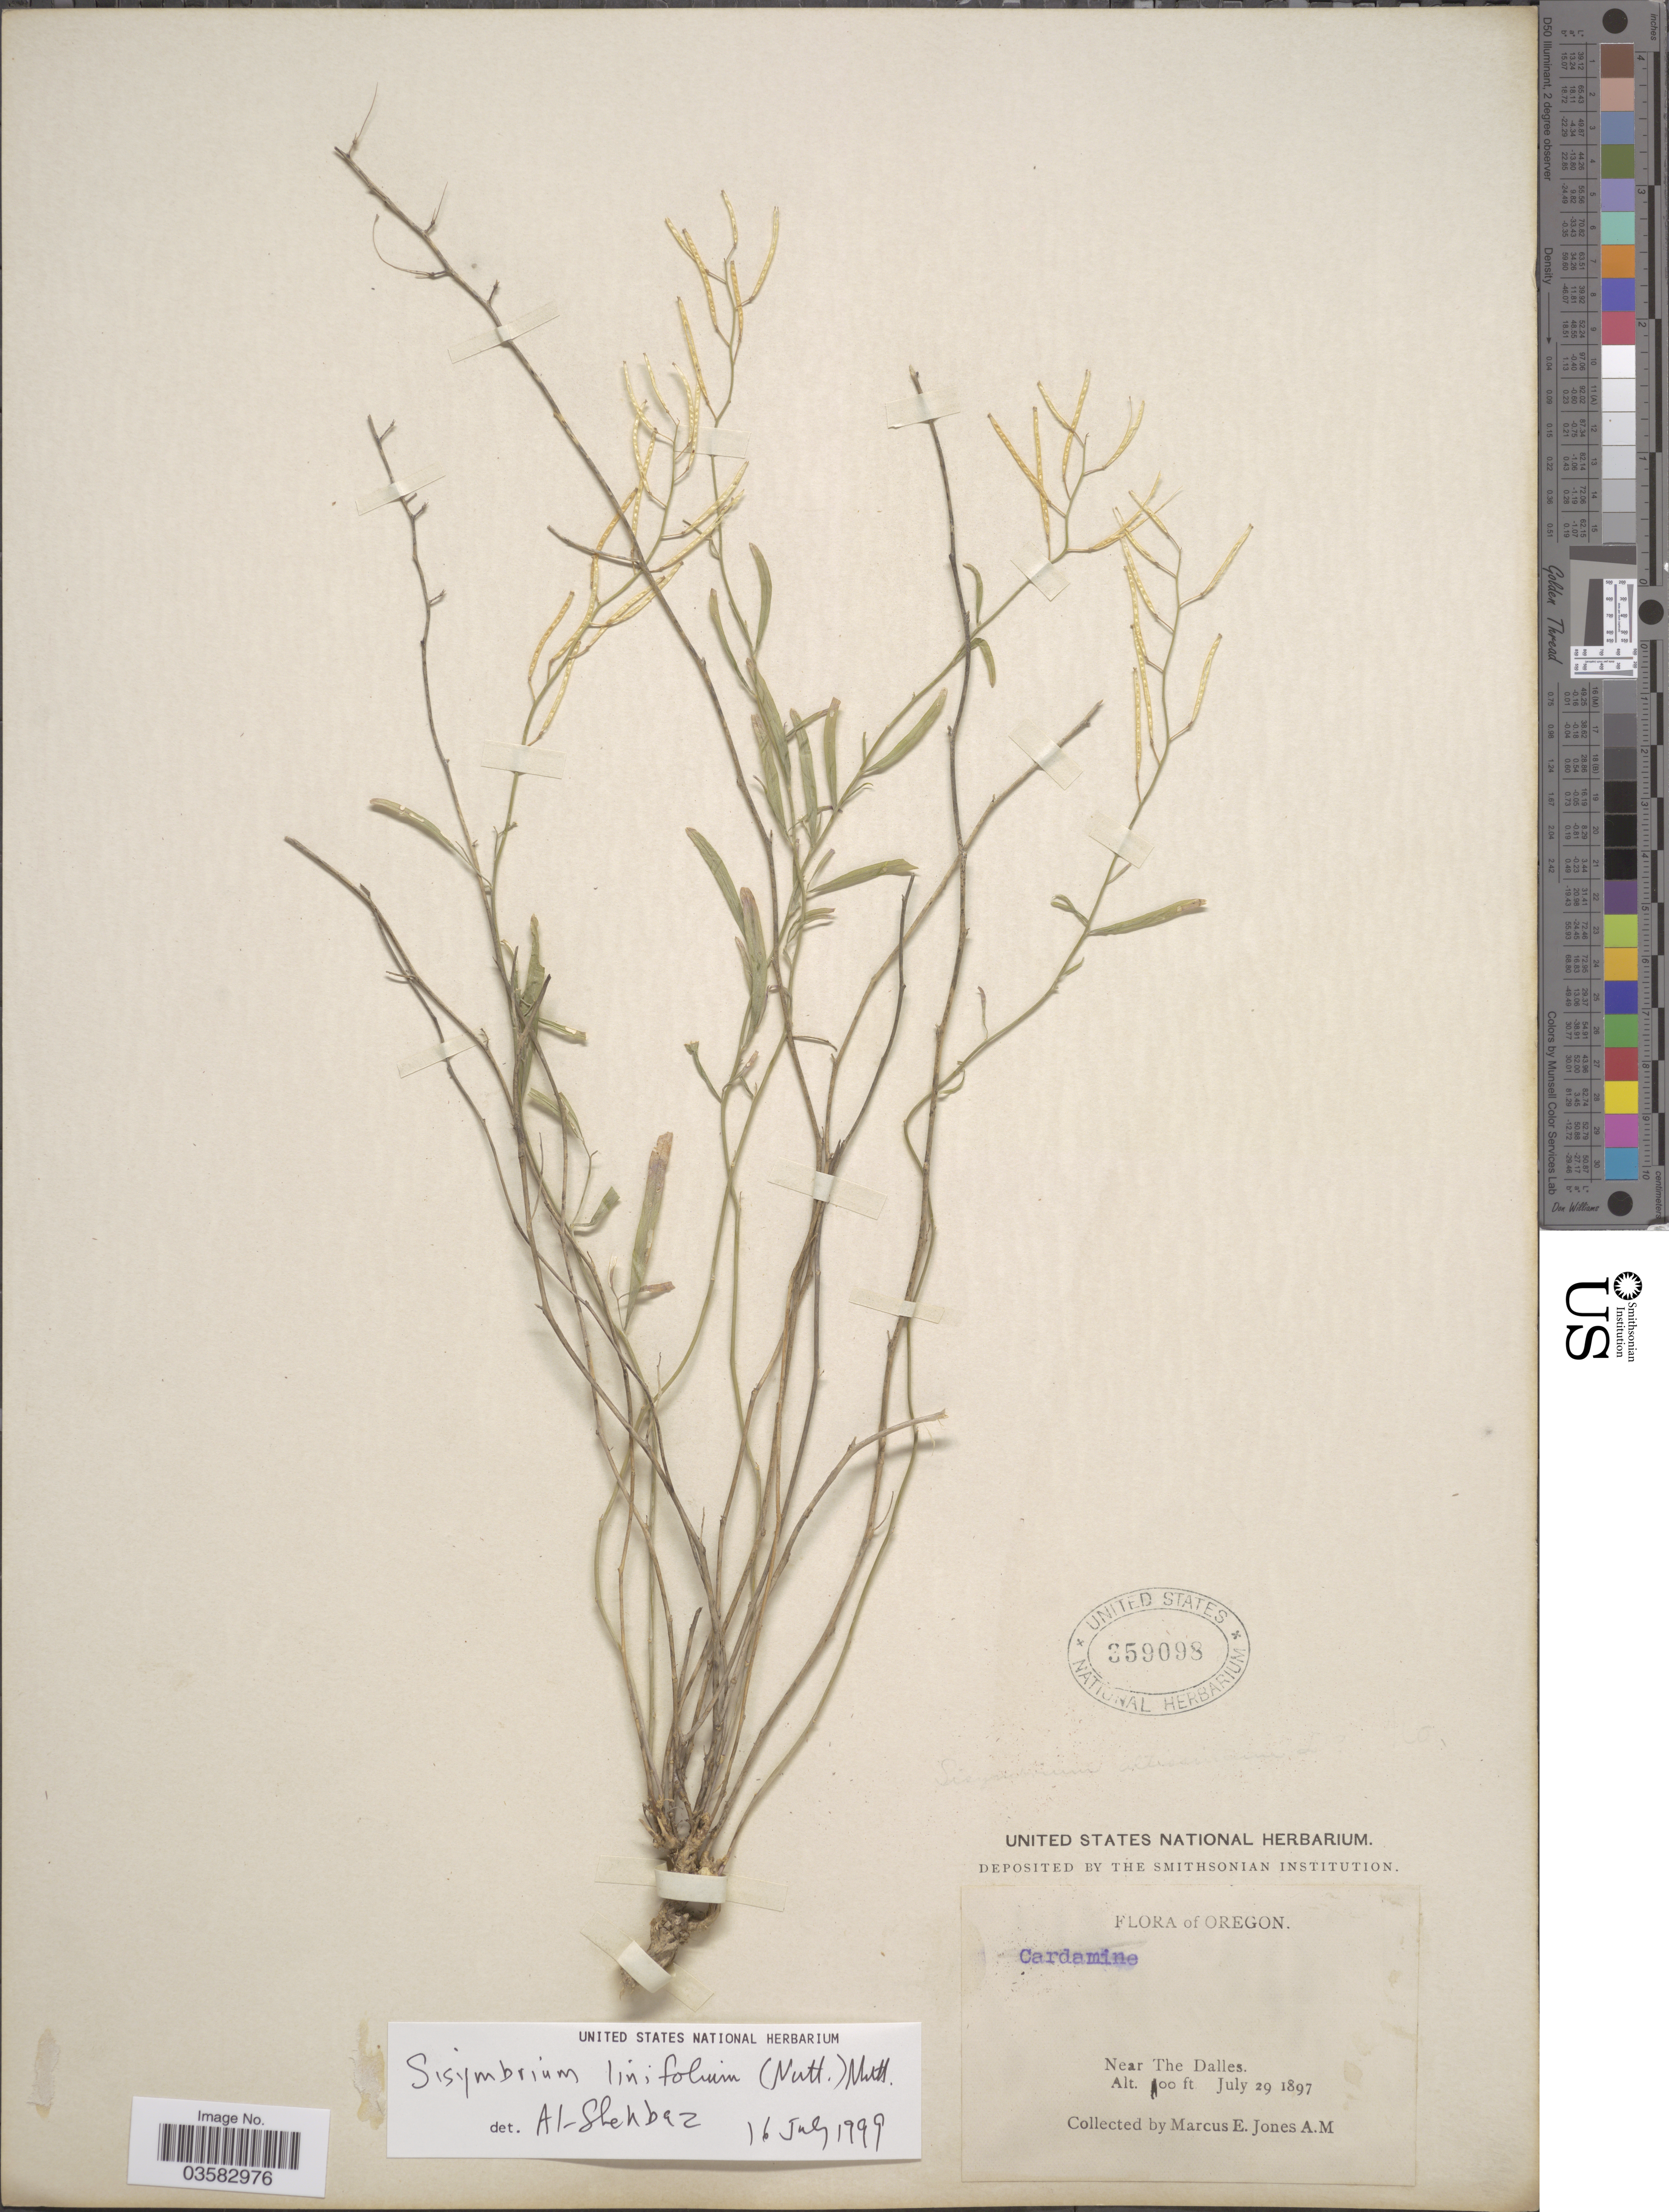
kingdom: Plantae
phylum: Tracheophyta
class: Magnoliopsida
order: Brassicales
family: Brassicaceae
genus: Sisymbrium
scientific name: Sisymbrium linifolium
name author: (Nutt.) Nutt. ex Torr. & A. Gray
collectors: M. E. Jones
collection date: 1897-07-29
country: United States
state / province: Oregon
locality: Near The Dalles.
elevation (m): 30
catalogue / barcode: US 359098